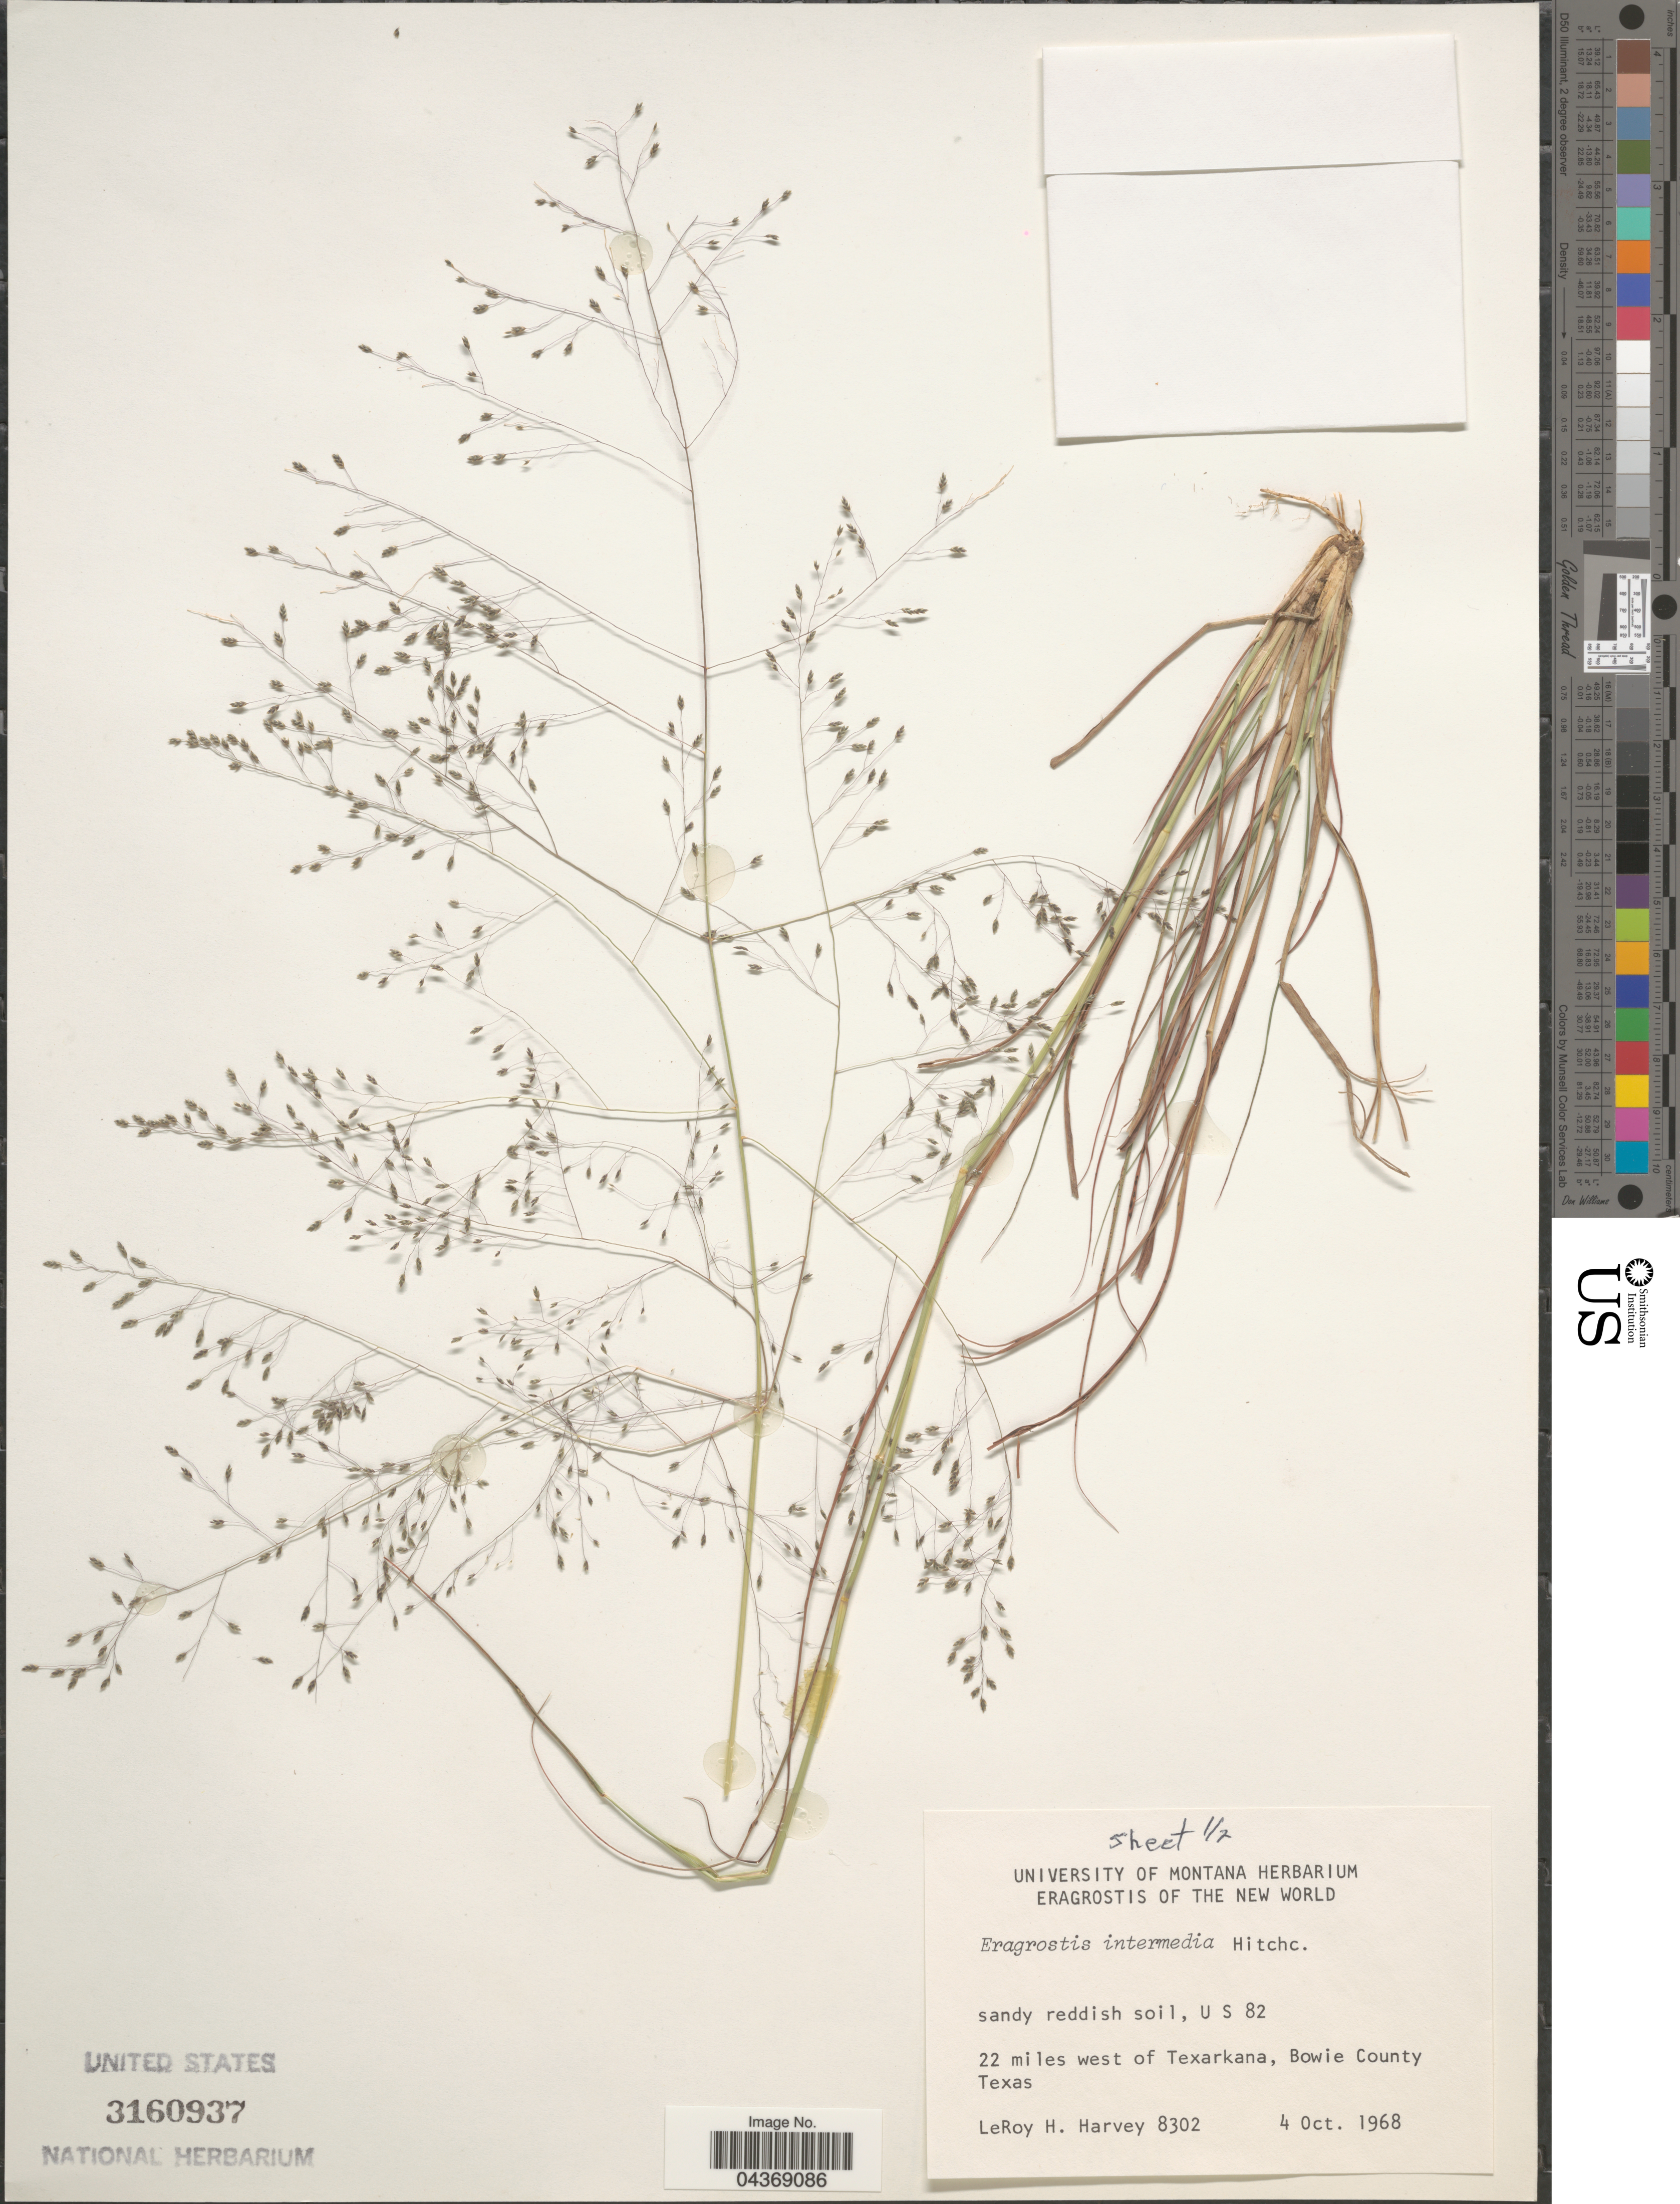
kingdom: Plantae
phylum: Tracheophyta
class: Liliopsida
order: Poales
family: Poaceae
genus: Eragrostis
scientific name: Eragrostis intermedia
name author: Hitchc.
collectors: L. H. Harvey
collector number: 8302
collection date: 1968-10-04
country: United States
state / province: Texas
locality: Sandy reddish soil, U S 82. 22 miles west of Texarkana, Bowie County.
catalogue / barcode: US 3160937